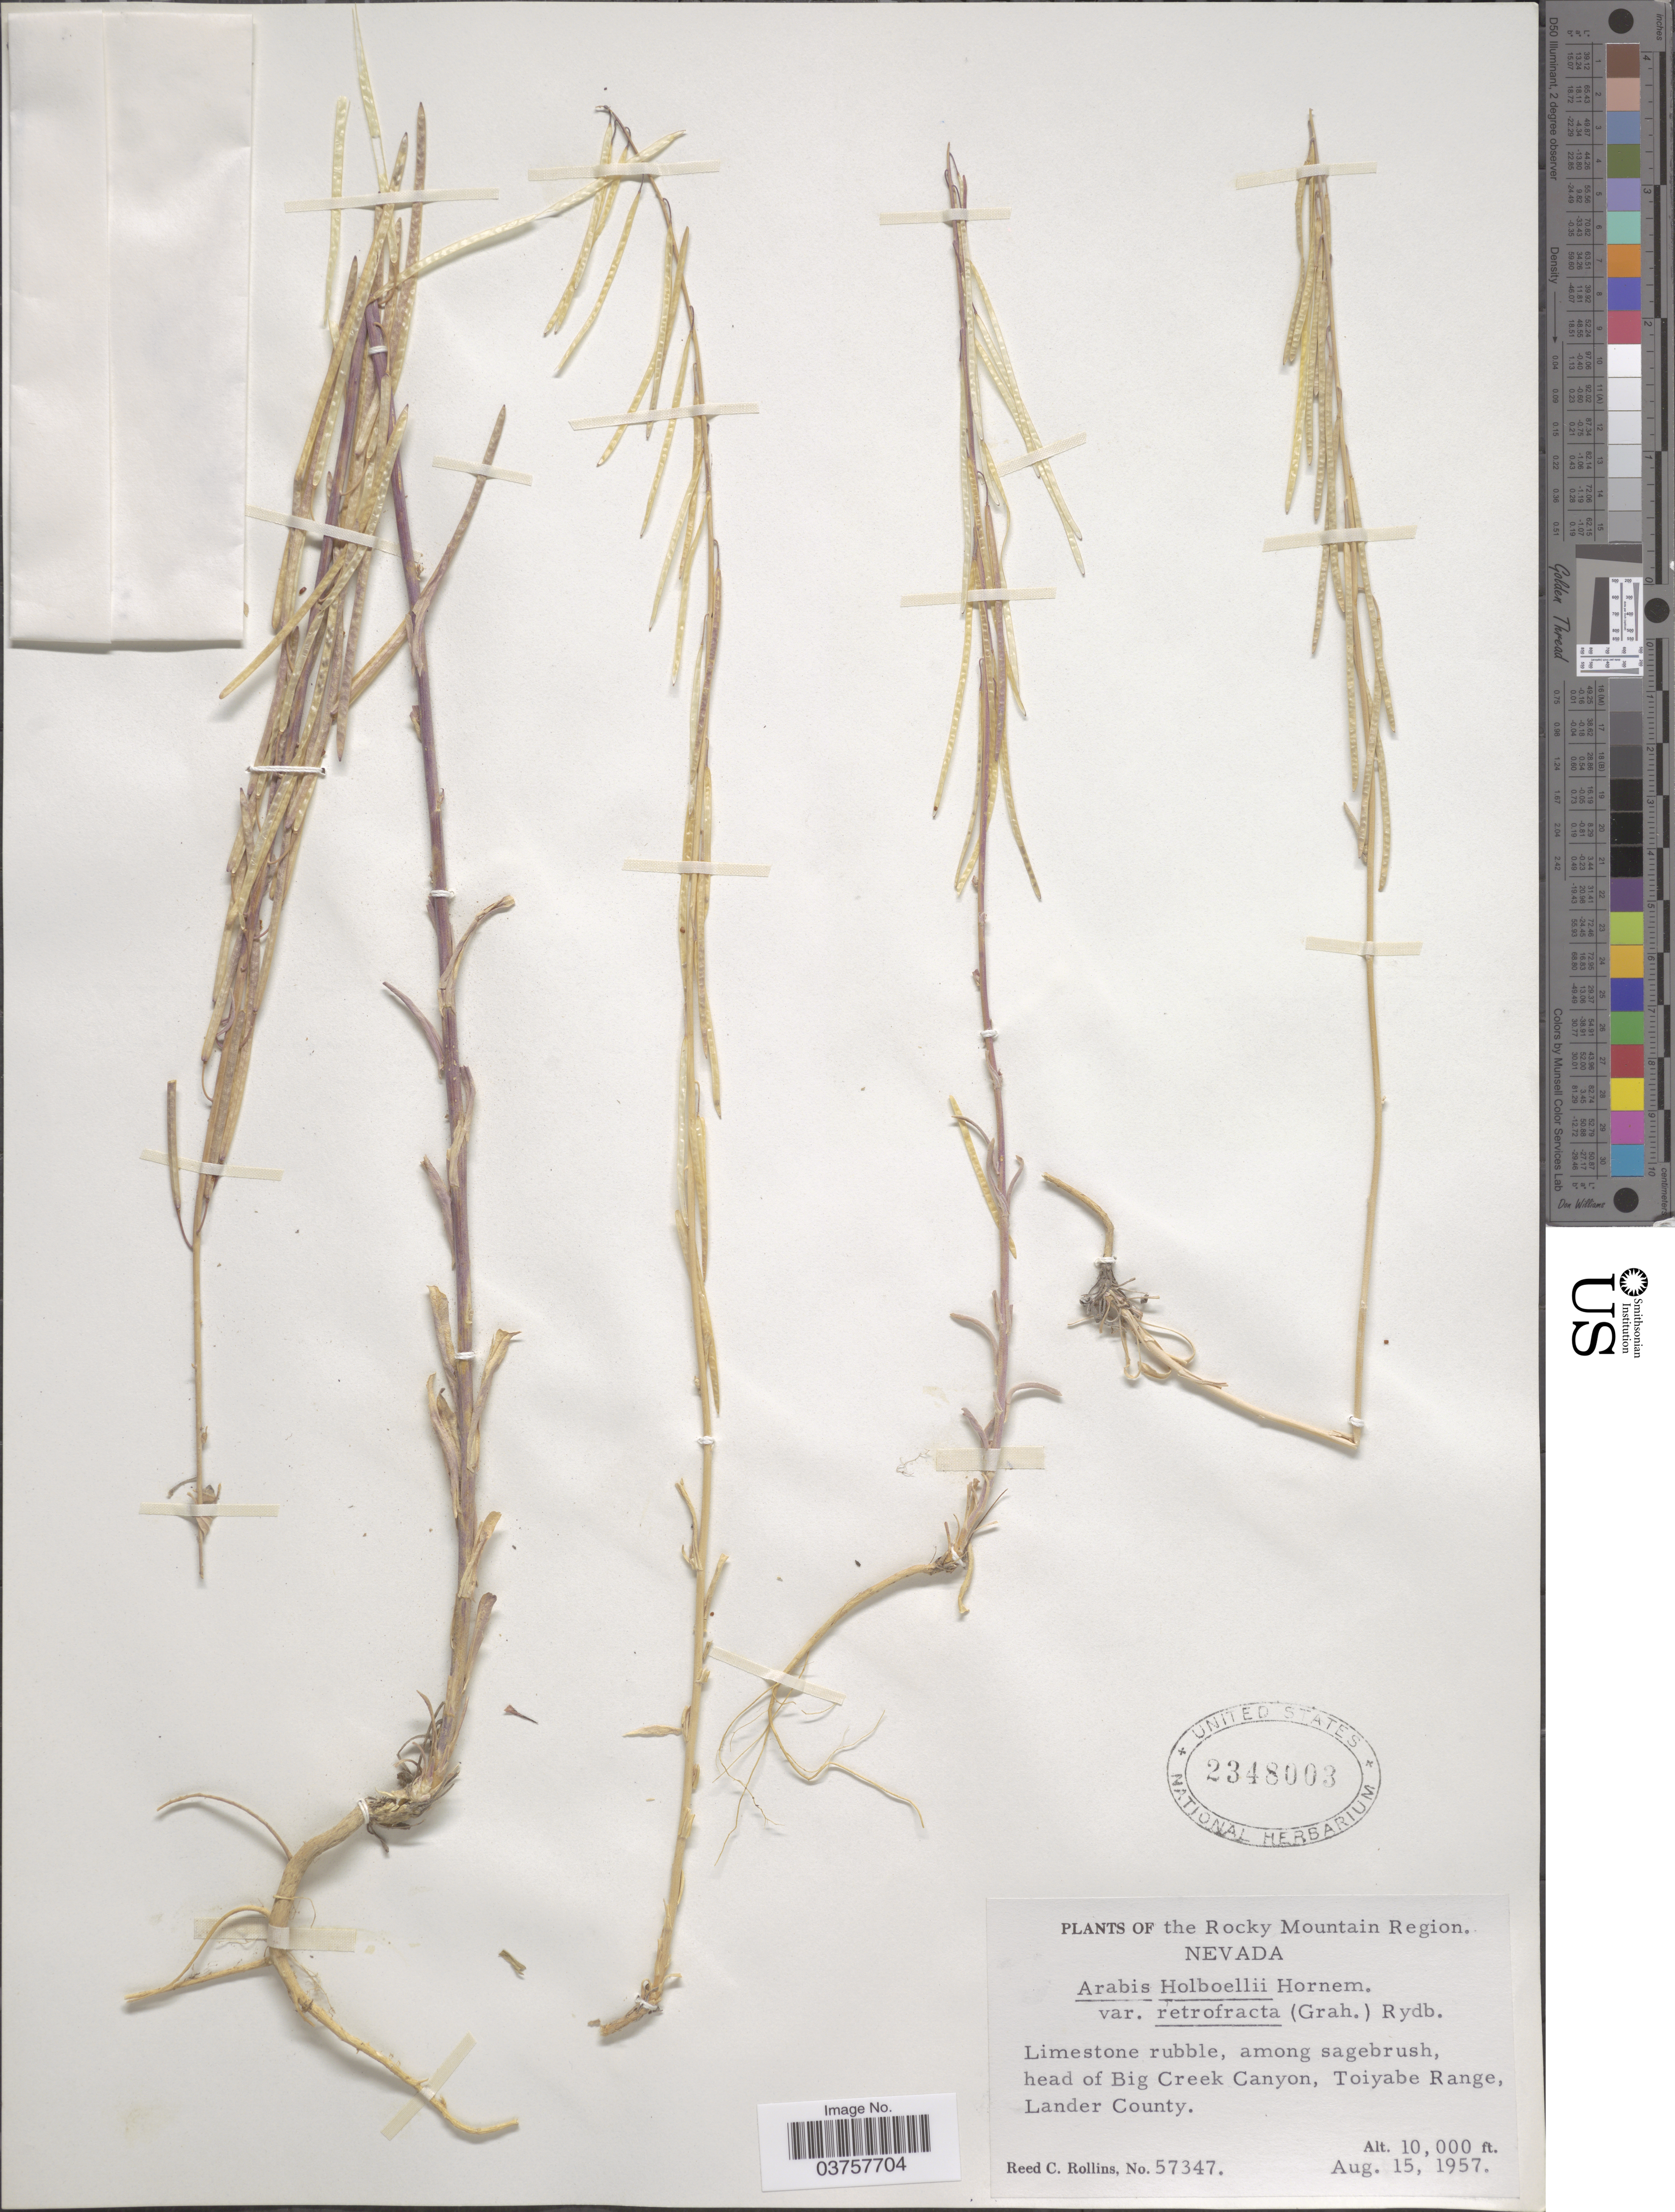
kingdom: Plantae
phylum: Tracheophyta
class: Magnoliopsida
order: Brassicales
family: Brassicaceae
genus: Arabis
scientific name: Arabis holboellii var. retrofracta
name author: Rydb.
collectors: R. C. Rollins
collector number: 57347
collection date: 1957-08-15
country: United States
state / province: Nevada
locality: The Rocky Mountain Region. Limestone rubble, among sagebrush, head of Big Creek Canyon, Toiyabe Range, Lander County.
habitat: limestone rubble, among sagebrush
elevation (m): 3048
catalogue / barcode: US 2348003